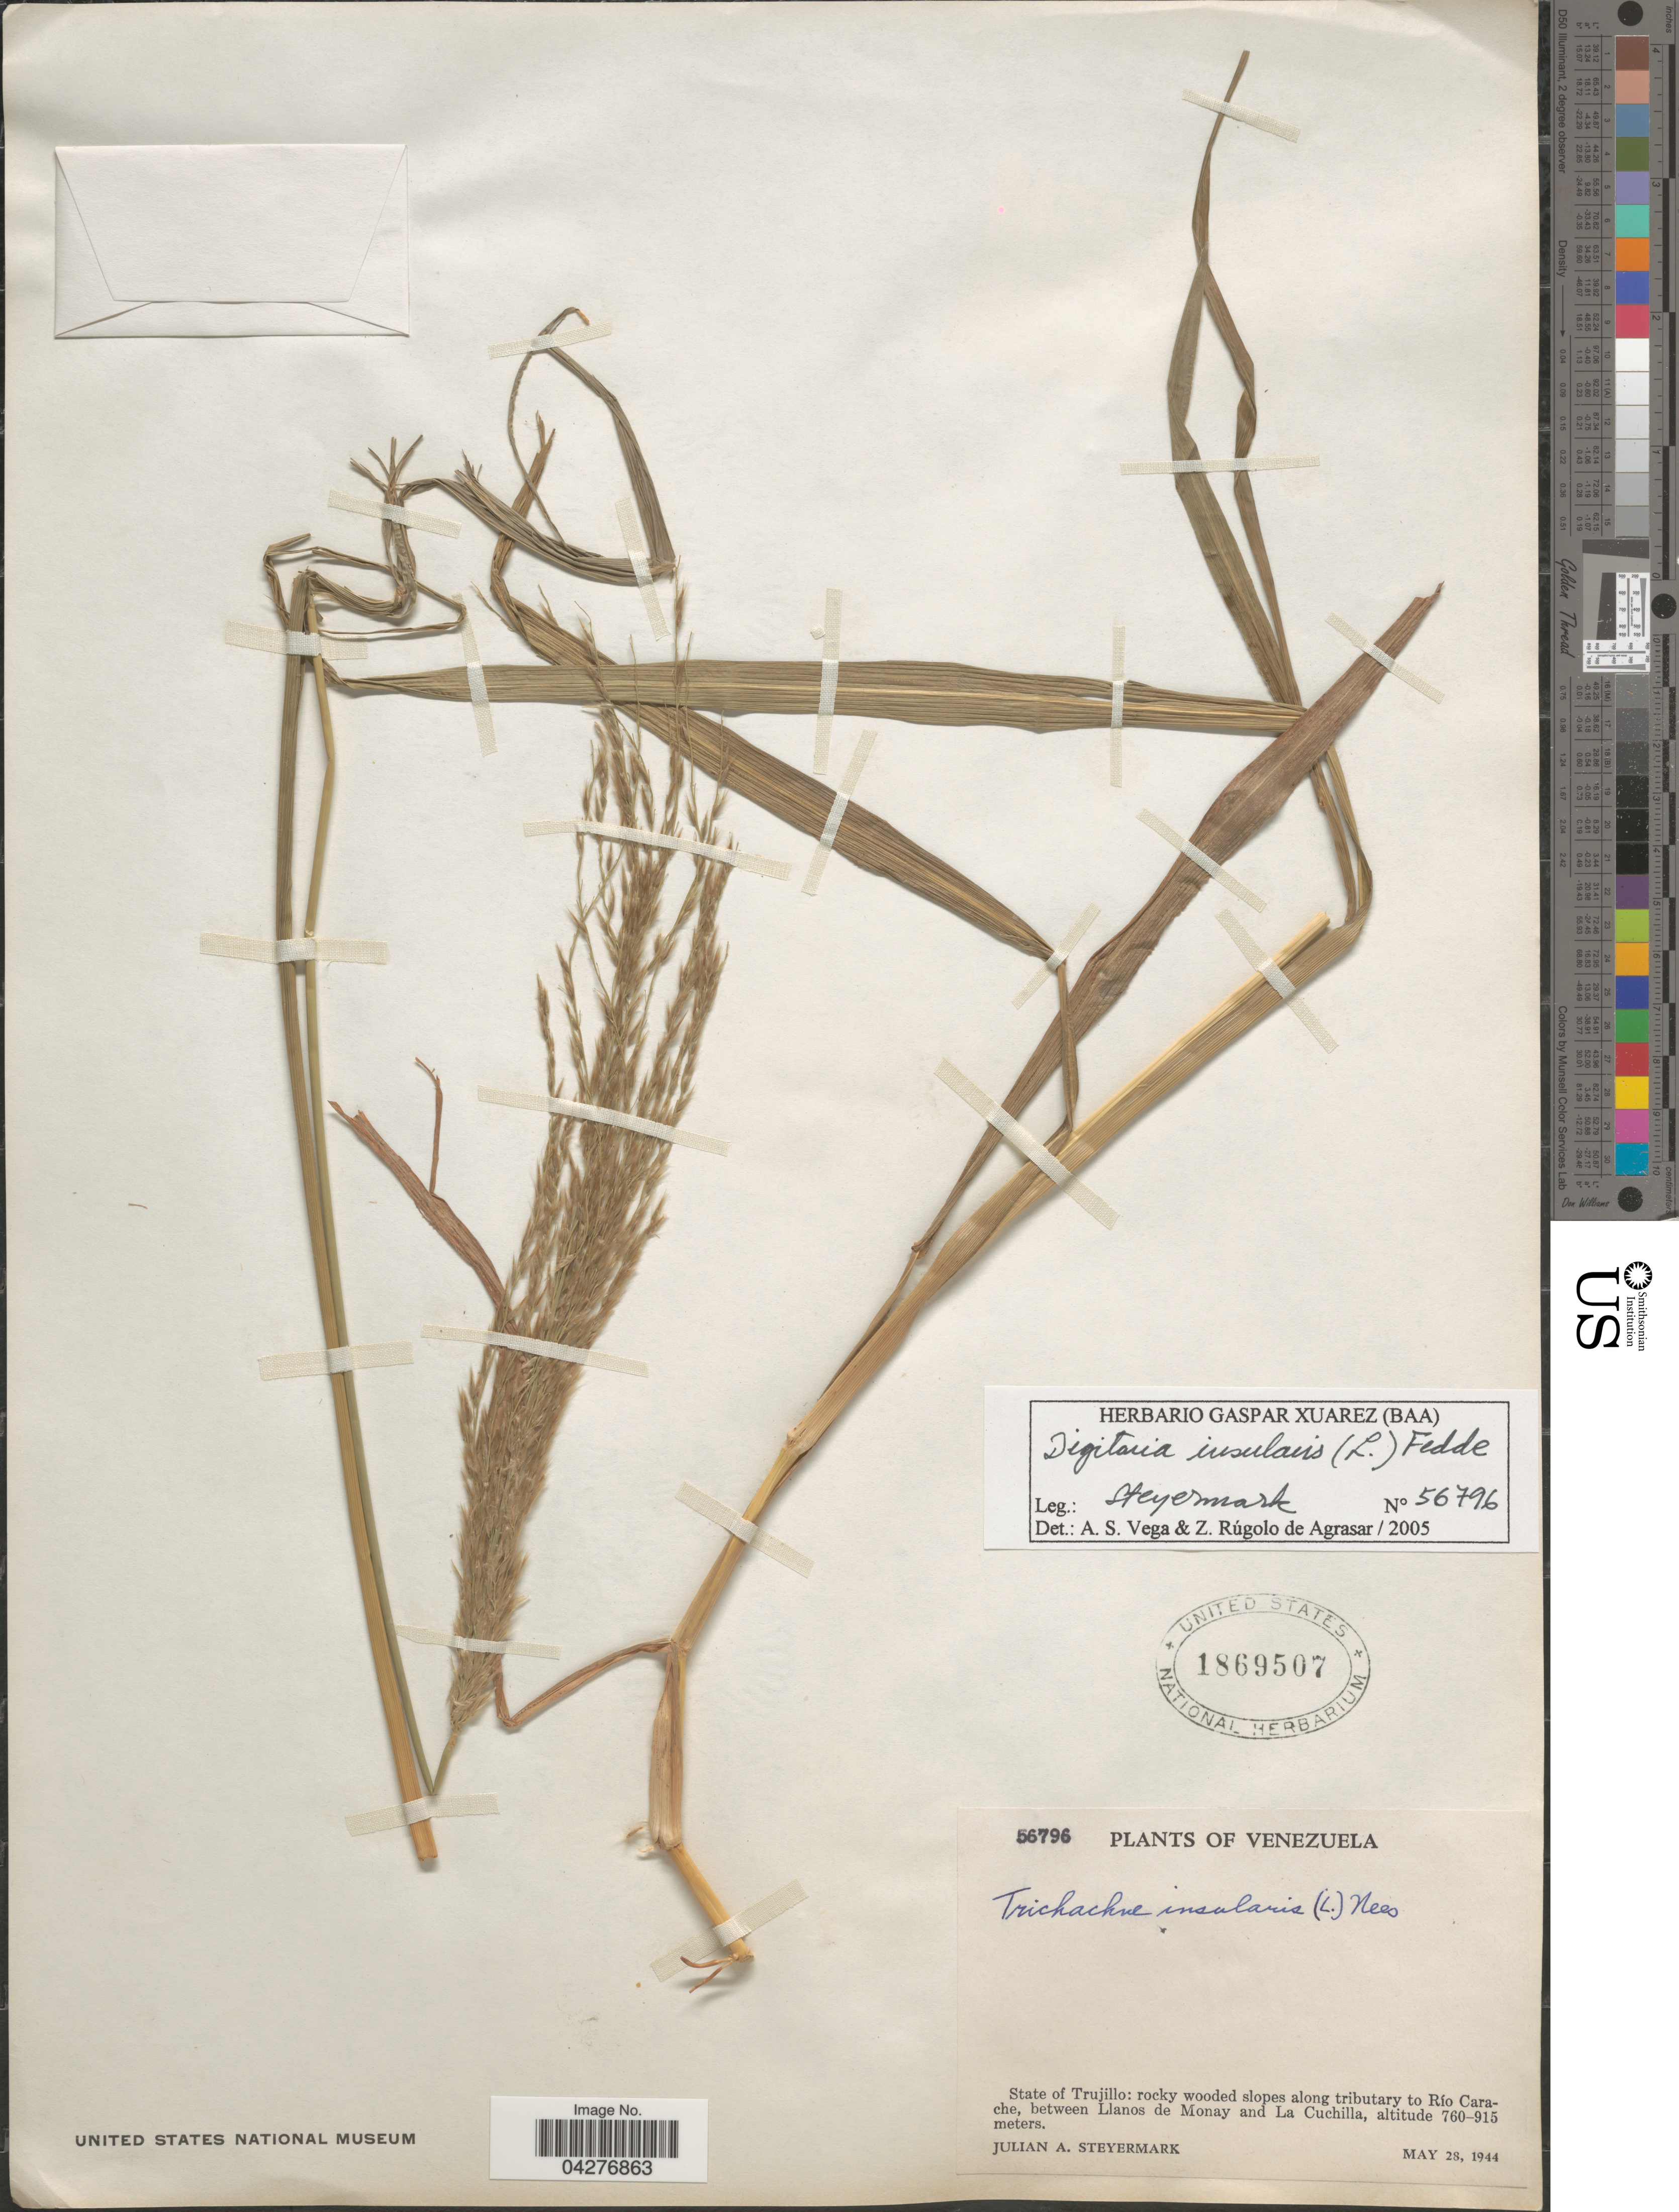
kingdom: Plantae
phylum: Tracheophyta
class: Liliopsida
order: Poales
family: Poaceae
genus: Digitaria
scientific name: Digitaria insularis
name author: (L.) Fedde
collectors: J. Steyermark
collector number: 56796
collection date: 1944-05-28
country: Venezuela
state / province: Trujillo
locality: Rocky wooded slopes along tributary to Río Carache, between Llanos de Monay and La Cuchilla.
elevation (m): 760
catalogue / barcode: US 1869507